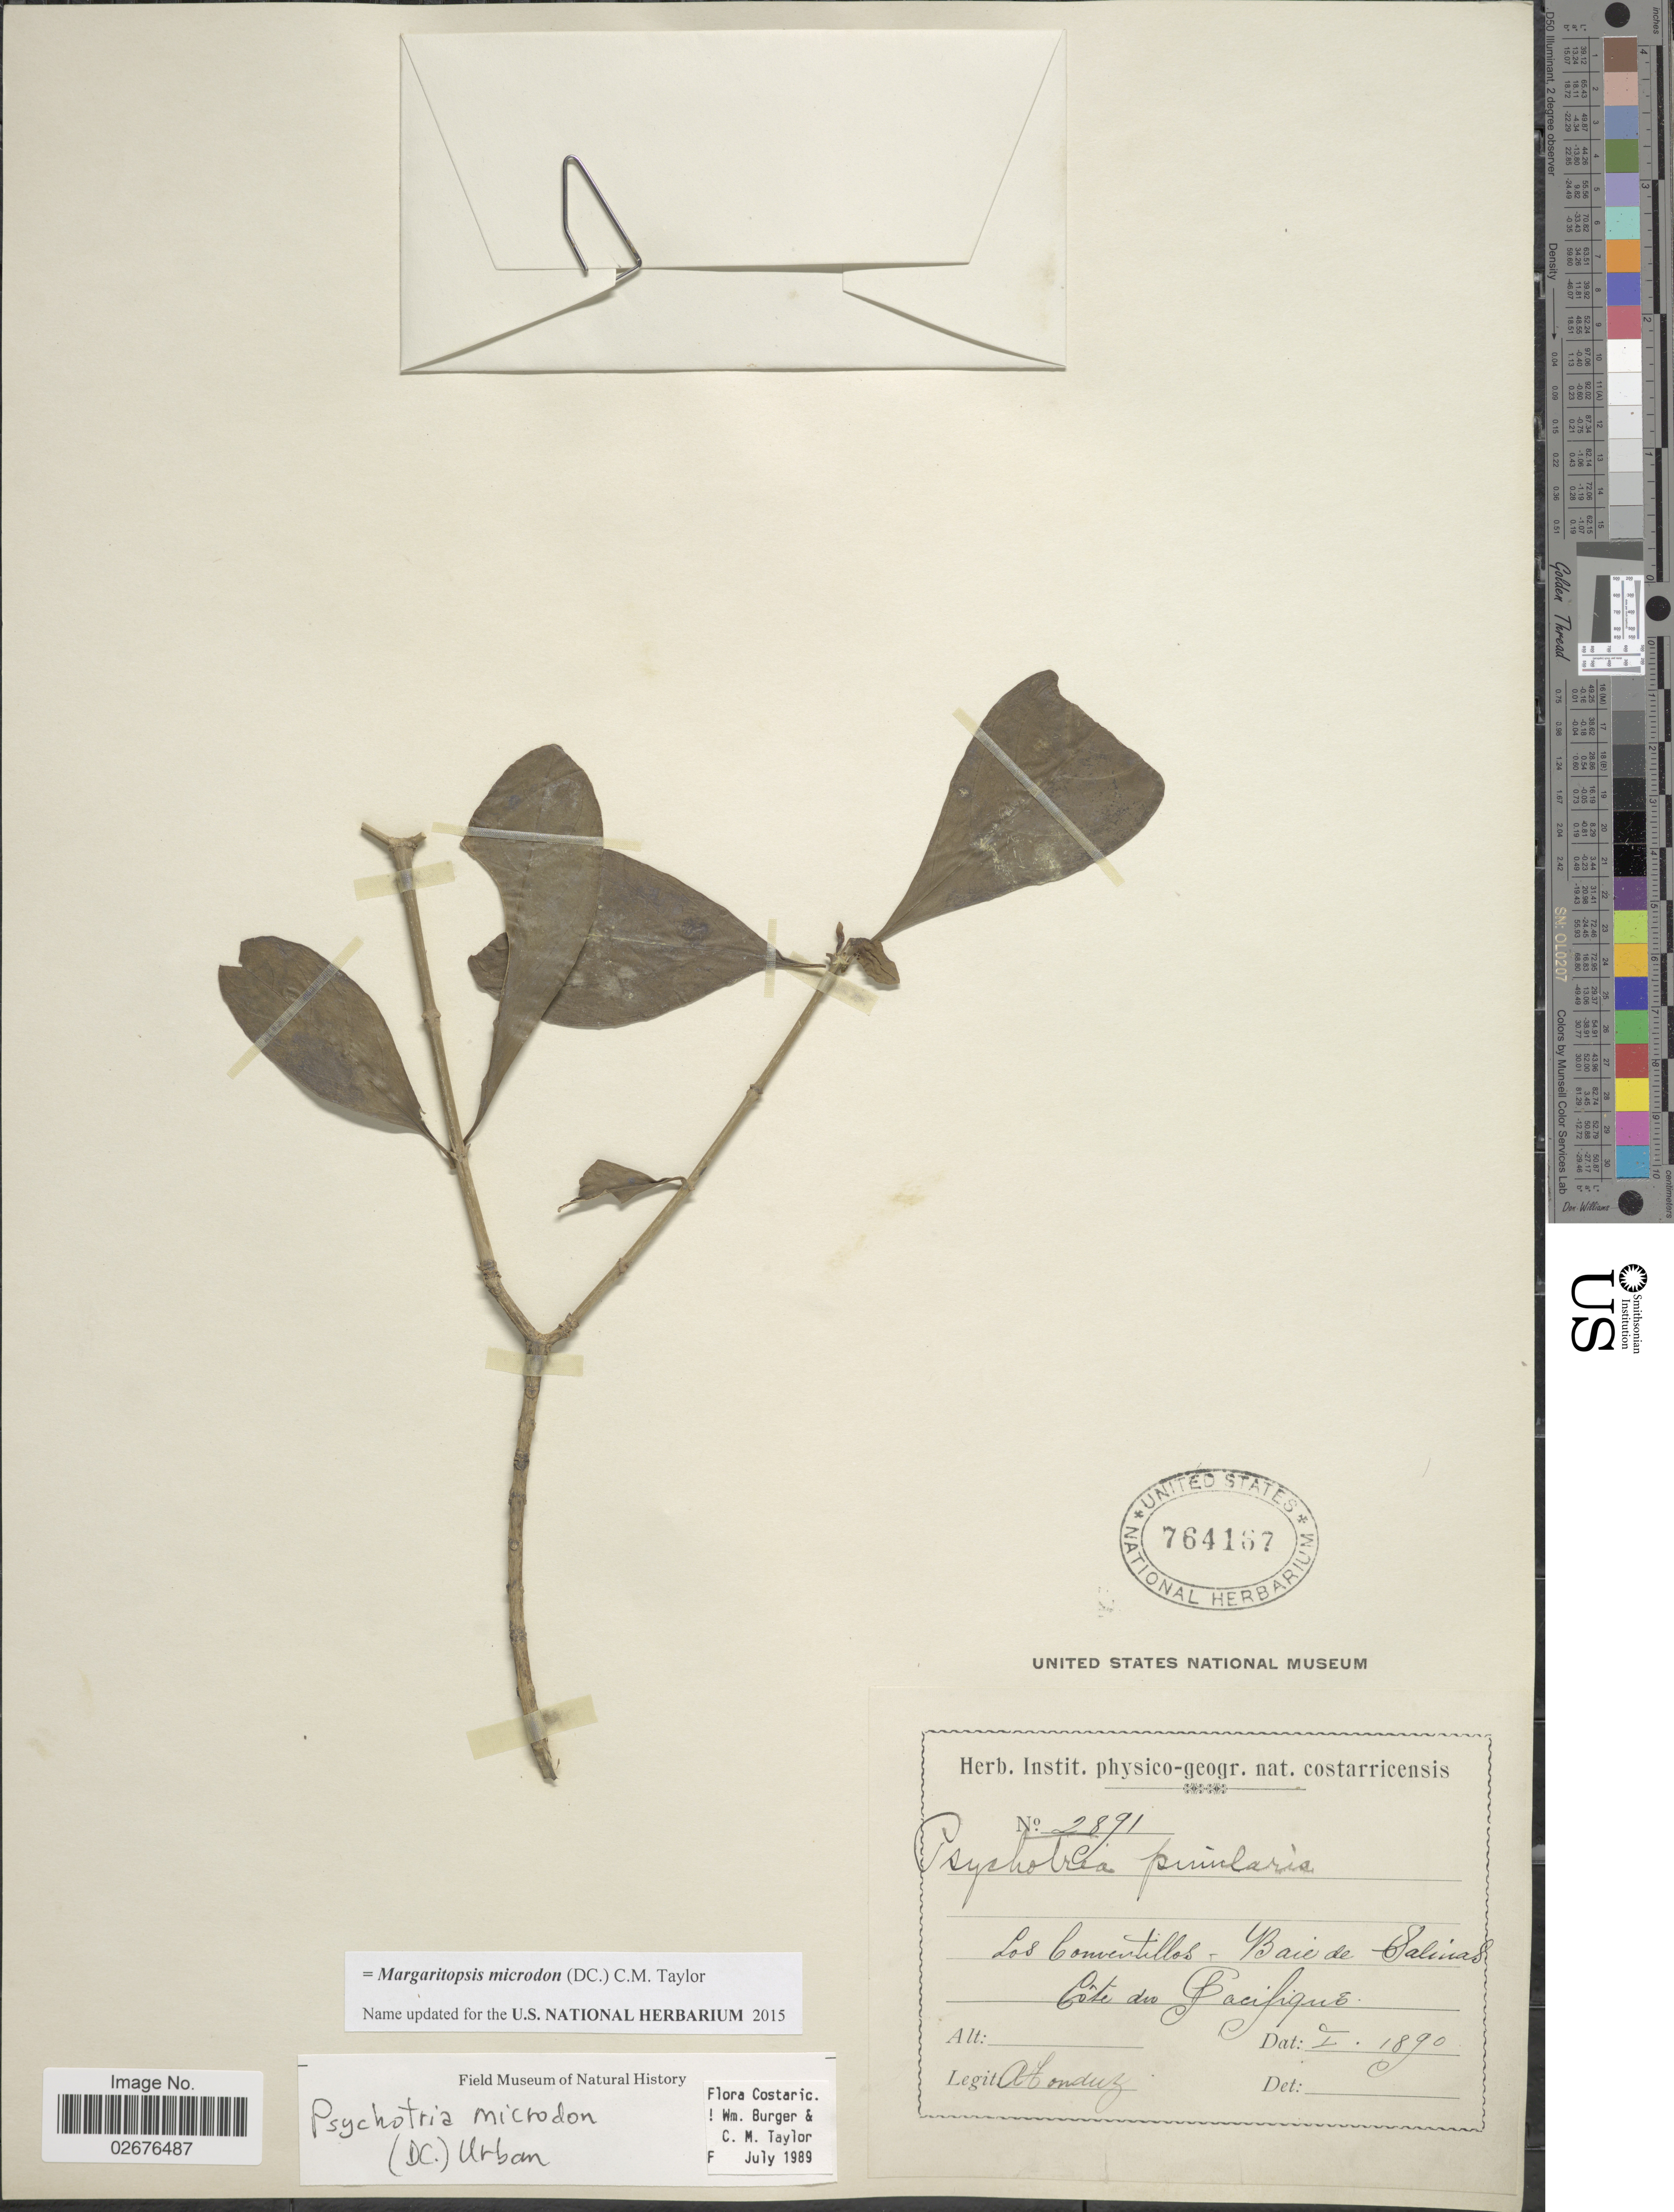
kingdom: Plantae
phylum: Tracheophyta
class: Magnoliopsida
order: Gentianales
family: Rubiaceae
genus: Margaritopsis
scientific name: Margaritopsis microdon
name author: (DC.) C.M. Taylor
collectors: A. Tonduz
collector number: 2891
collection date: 1890-01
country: Costa Rica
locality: Los Conventillos, Baie de Salinas, Cote du Pacifique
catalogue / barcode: US 764167